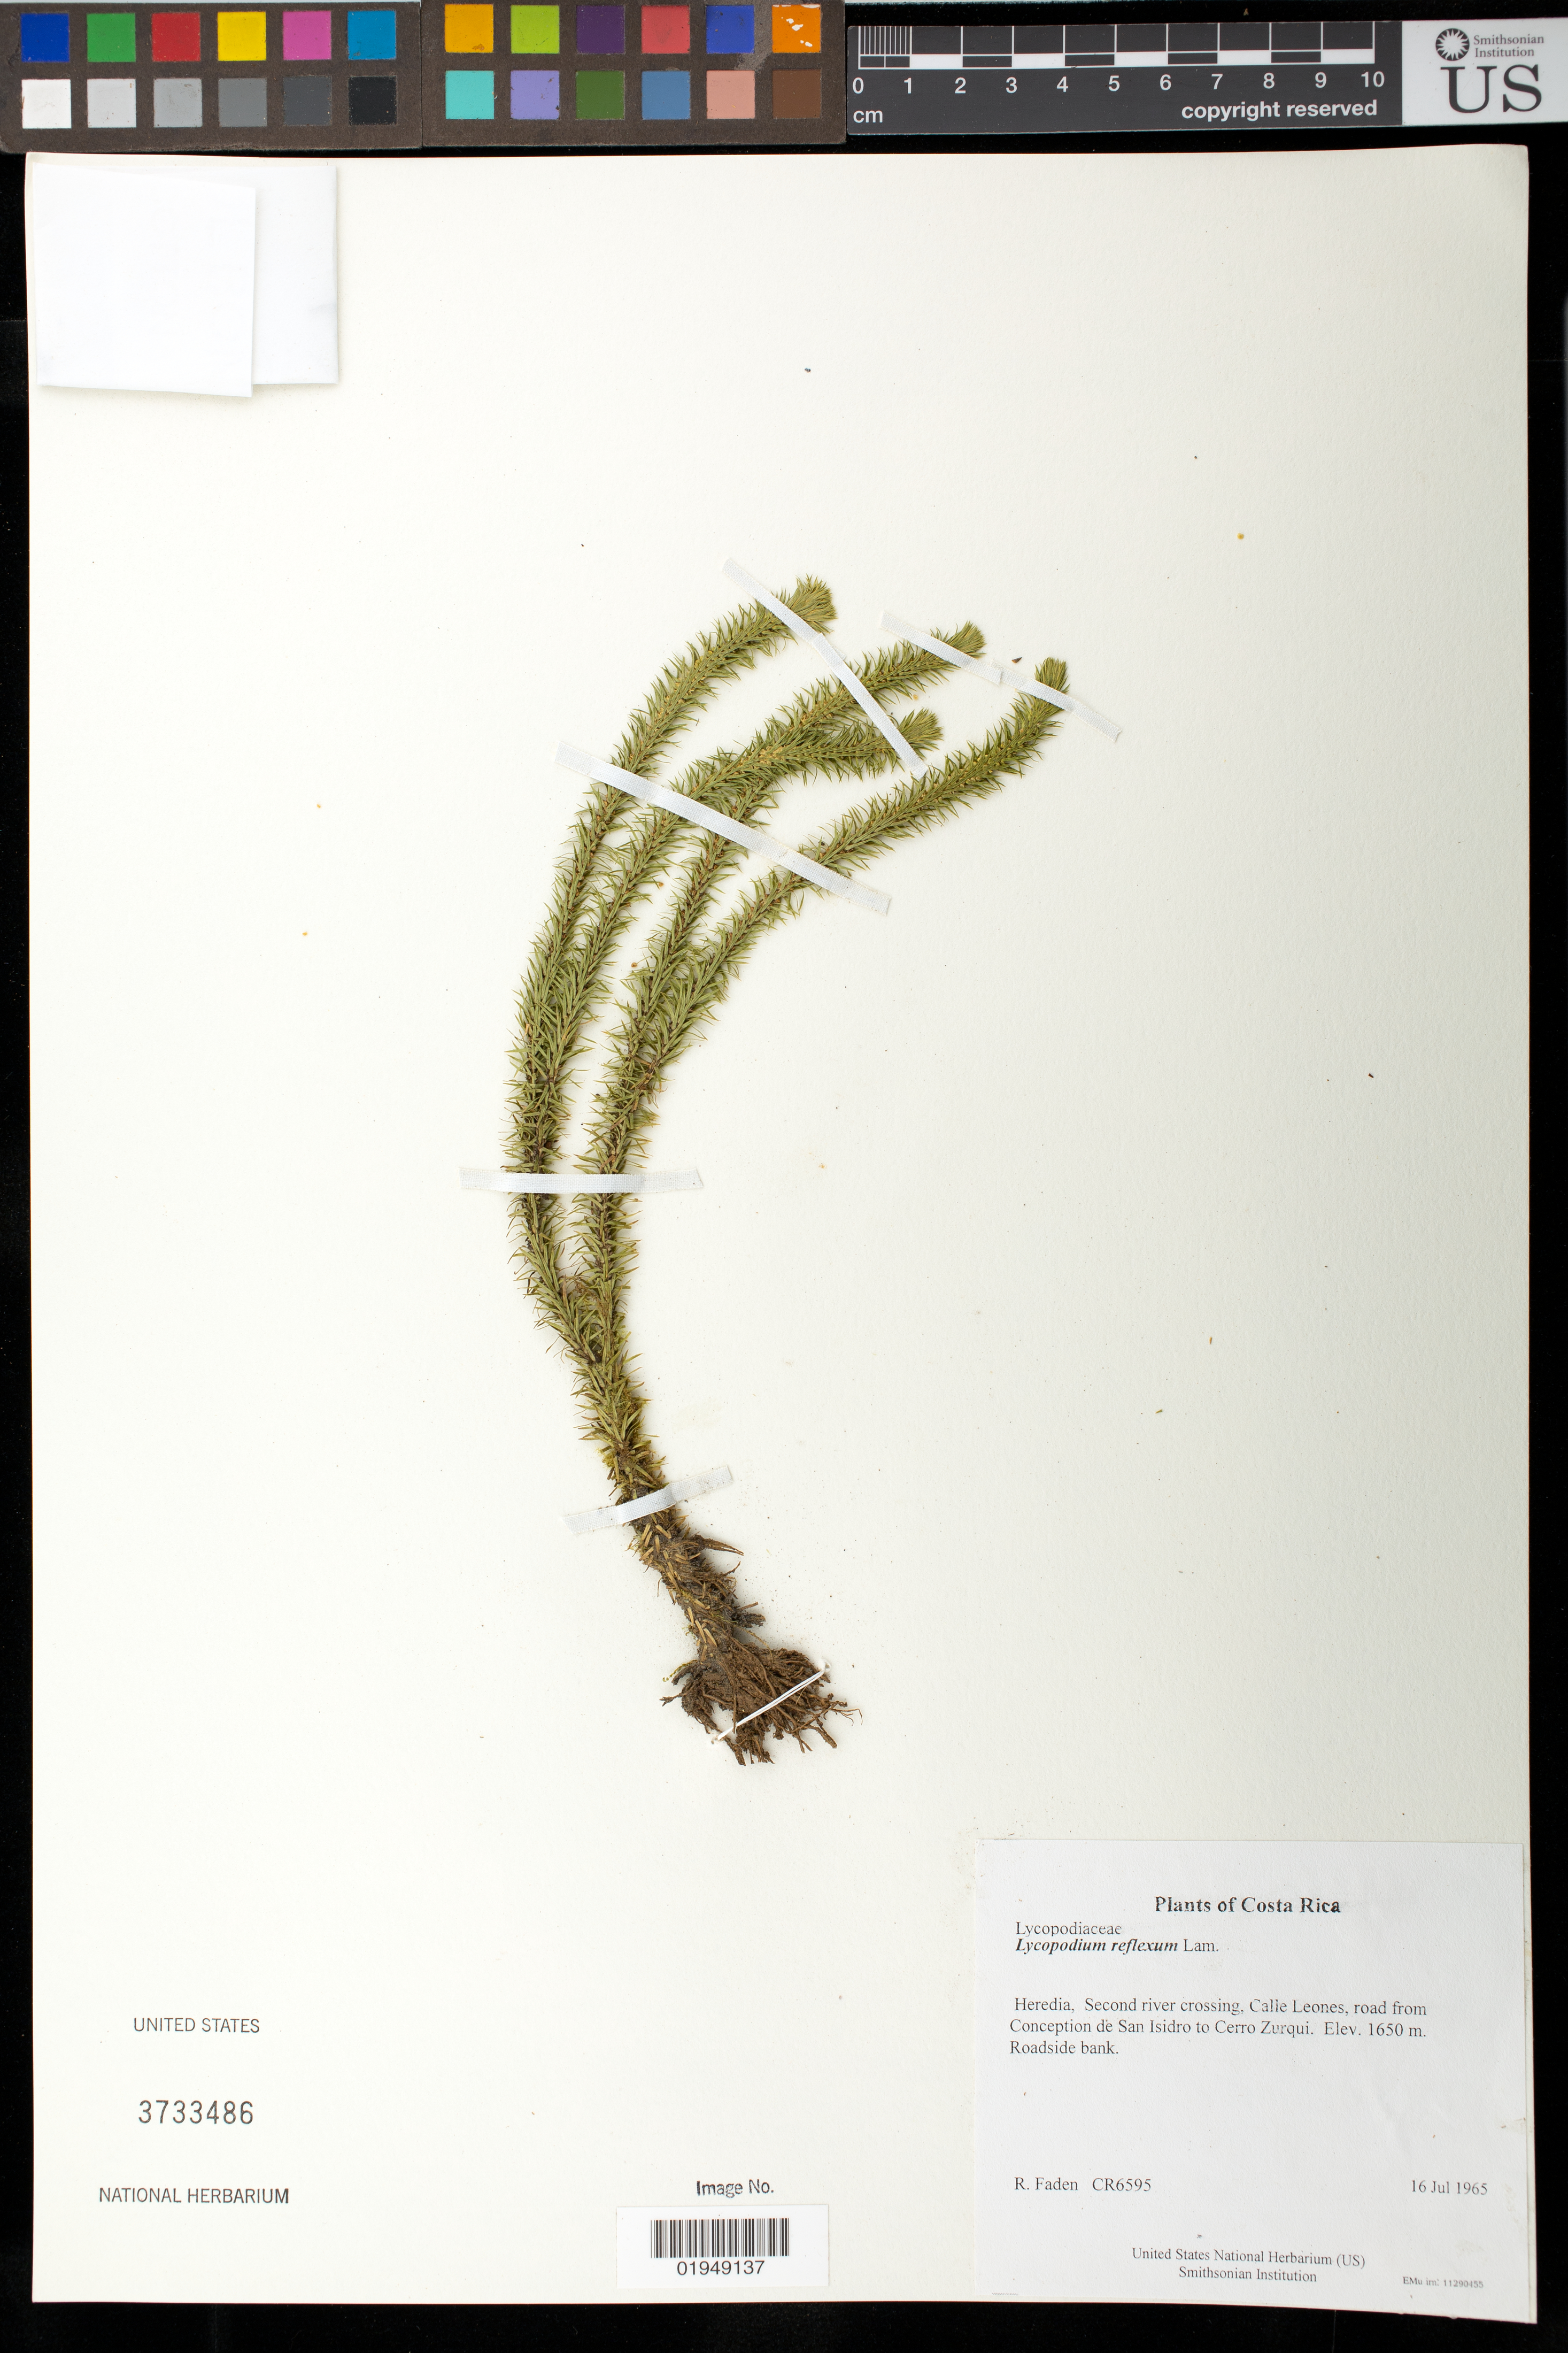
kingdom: Plantae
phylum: Tracheophyta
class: Lycopodiopsida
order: Lycopodiales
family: Lycopodiaceae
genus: Phlegmariurus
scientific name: Phlegmariurus reflexus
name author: (Lam.) B. Øllg.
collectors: R. B. Faden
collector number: CR6595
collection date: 1965-07-16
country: Costa Rica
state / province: Heredia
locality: Second river crossing, Calle Leones, road from Conception de San Isidro to Cerro Zurqui.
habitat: Roadside bank.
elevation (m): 1650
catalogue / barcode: US 3733486